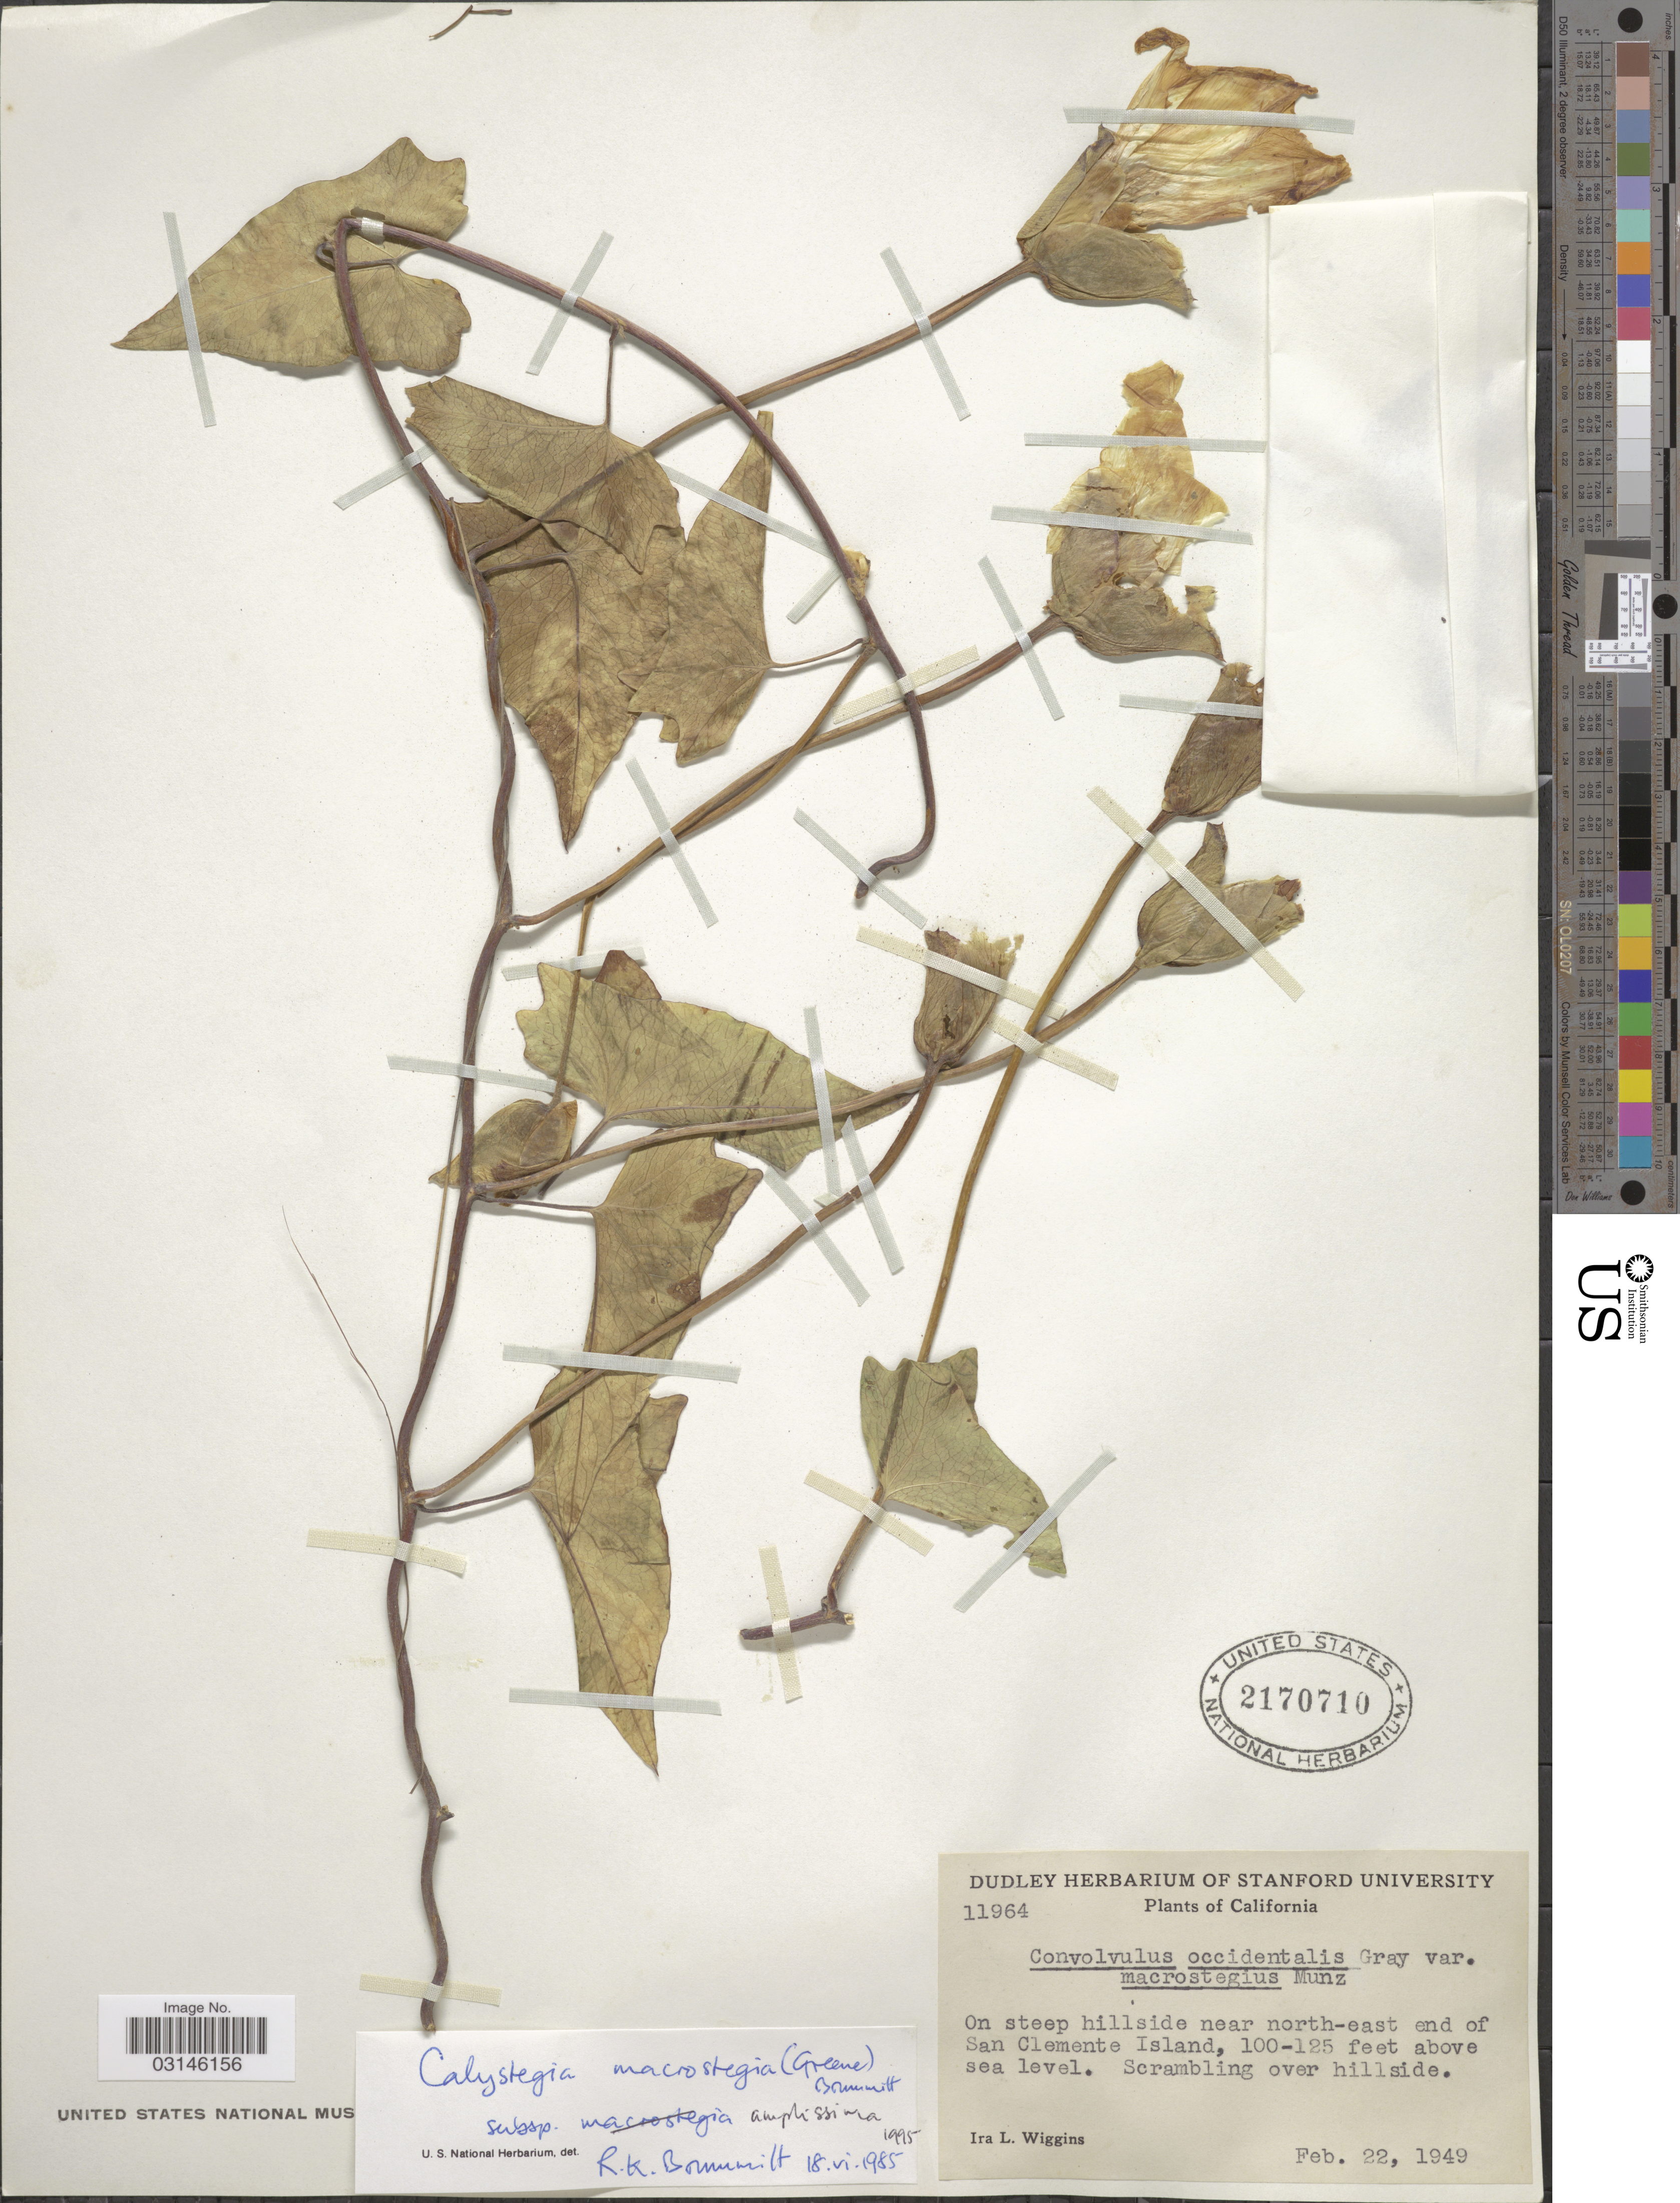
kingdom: Plantae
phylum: Tracheophyta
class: Magnoliopsida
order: Solanales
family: Convolvulaceae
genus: Calystegia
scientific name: Calystegia macrostegia subsp. amplissima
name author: Brummitt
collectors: I. L. Wiggins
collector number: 11964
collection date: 1949-02-22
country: United States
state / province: California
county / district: Los Angeles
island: San Clemente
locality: On steep hillside near north-east end of San Clemente Island.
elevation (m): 30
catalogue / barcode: US 2170710